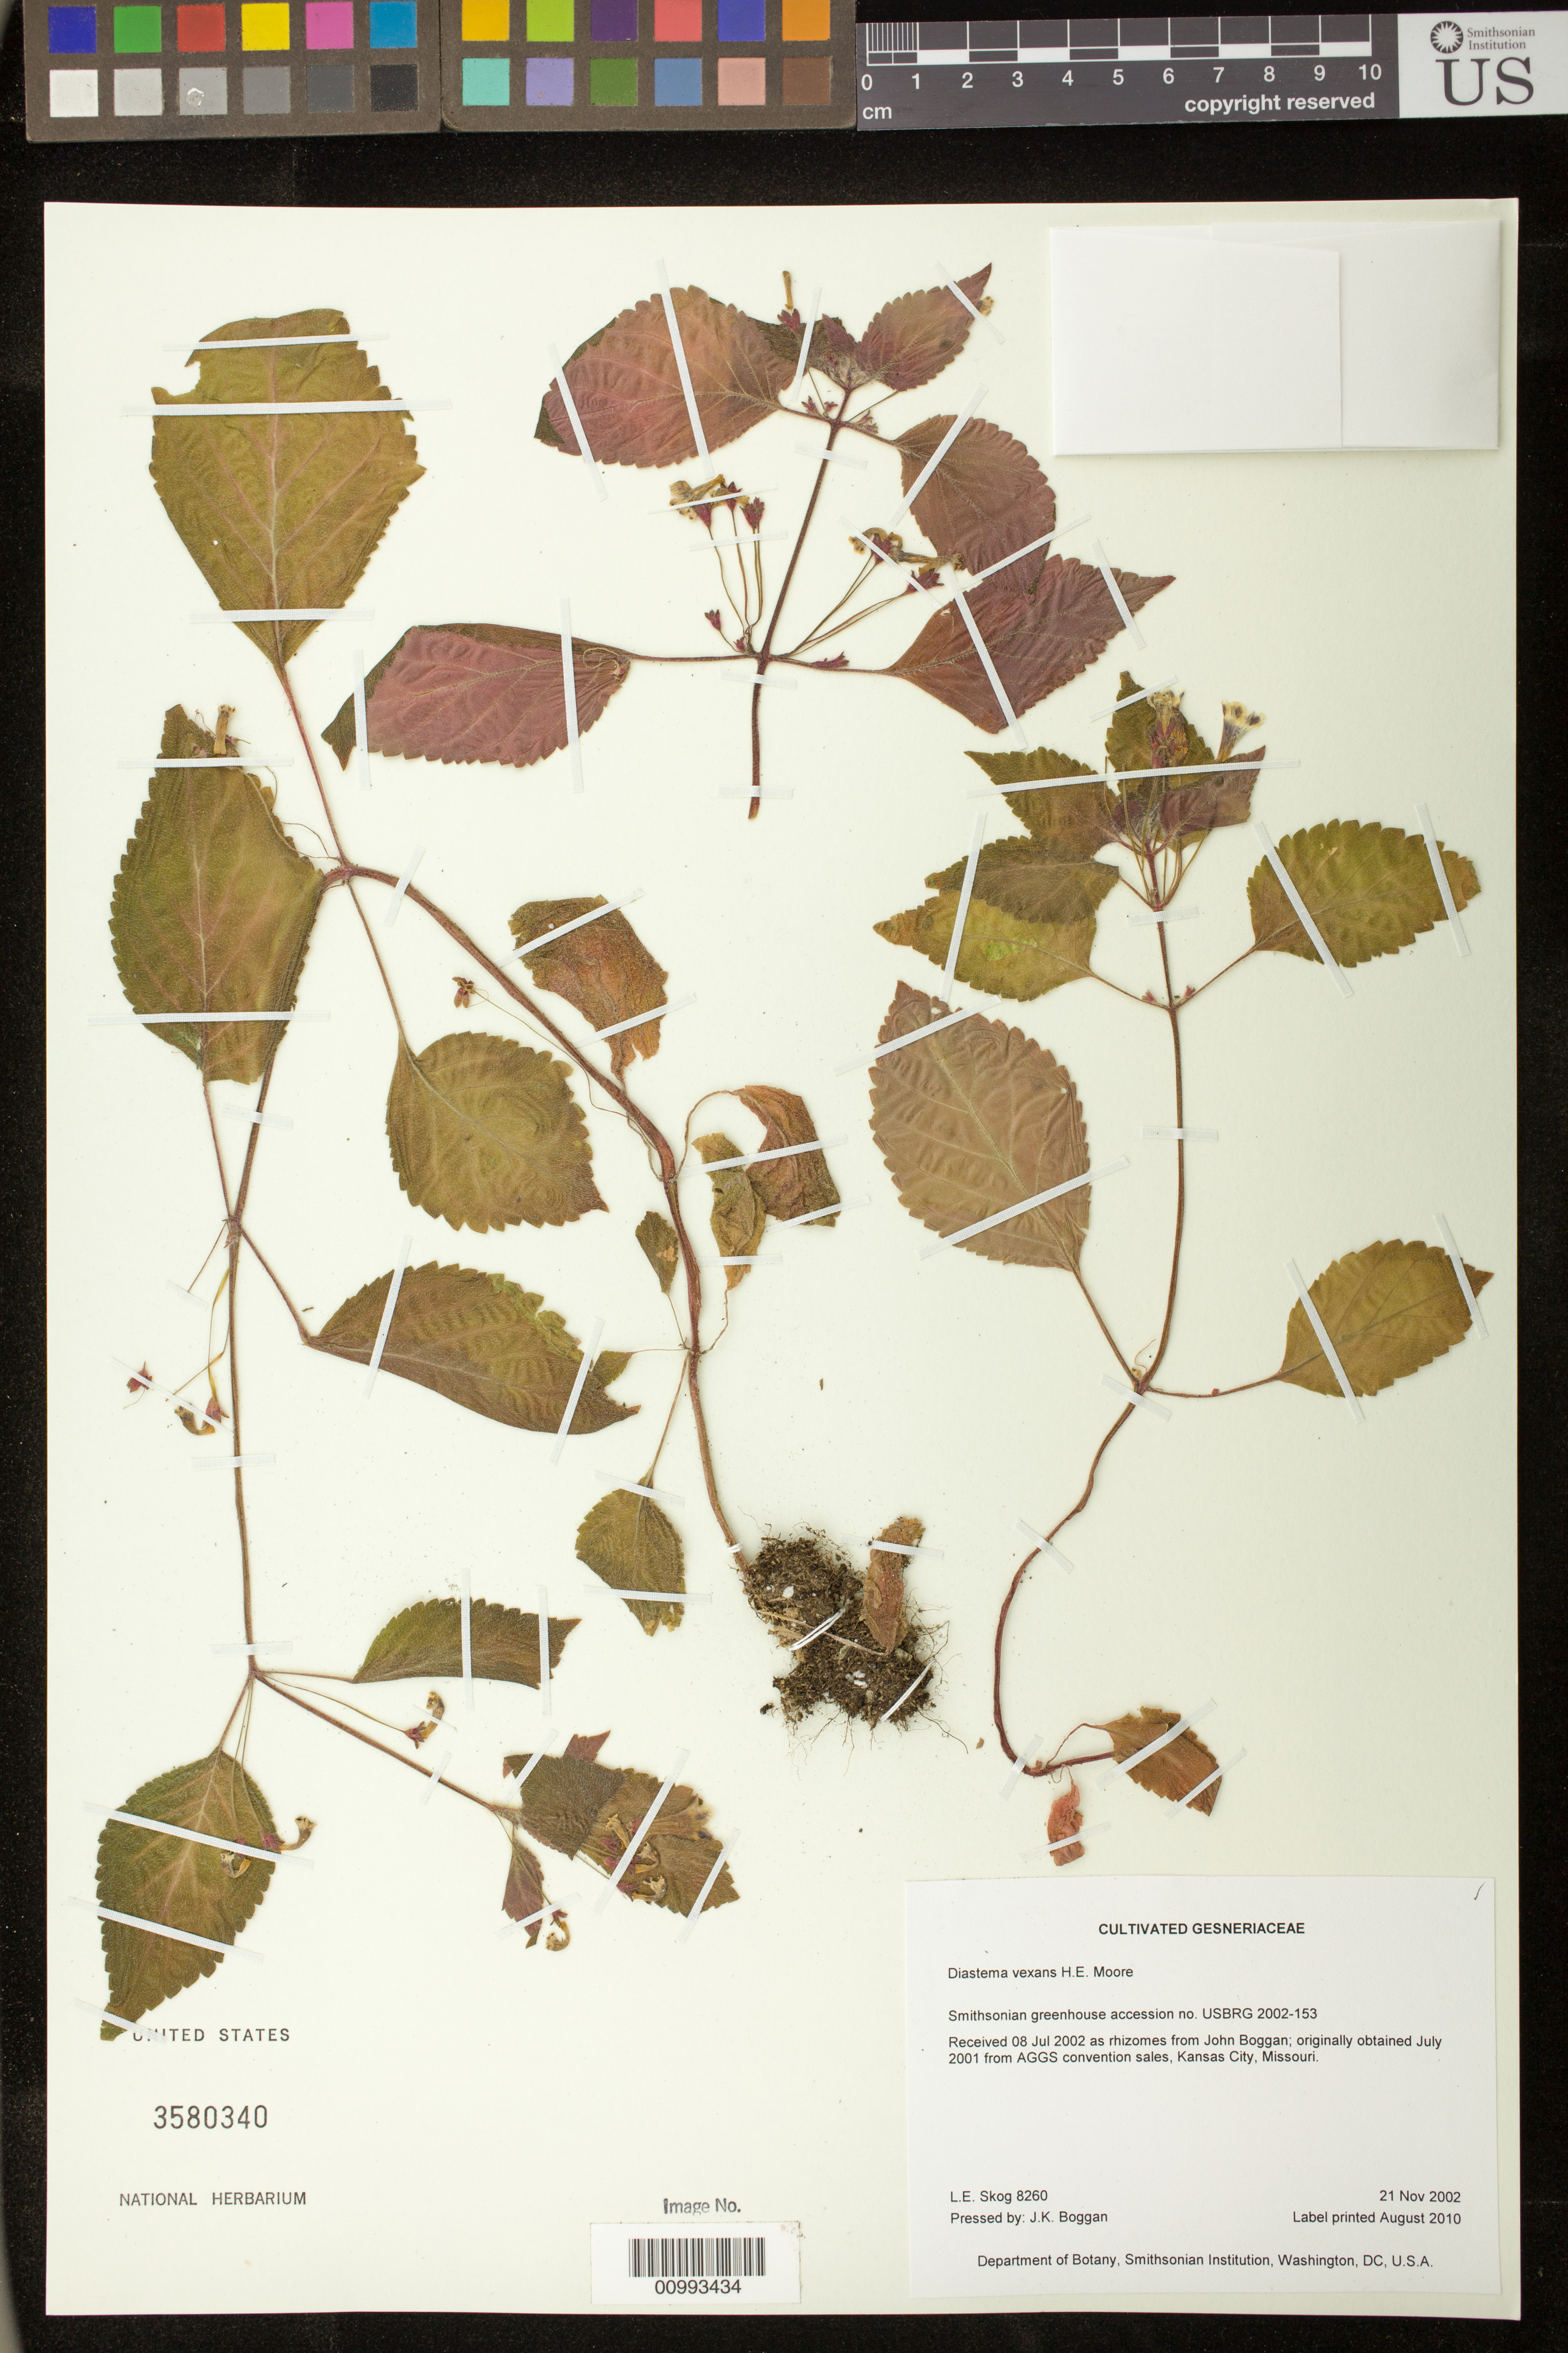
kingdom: Plantae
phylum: Tracheophyta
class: Magnoliopsida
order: Lamiales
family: Gesneriaceae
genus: Diastema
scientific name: Diastema vexans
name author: H.E. Moore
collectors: L. E. Skog & J. K. Boggan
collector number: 8260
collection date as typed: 21 Nov 2002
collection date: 2002-11-21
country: United States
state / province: District of Columbia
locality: Department of Botany, Smithsonian Institution, Washington, DC, U.S.A.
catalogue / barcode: US 3580340